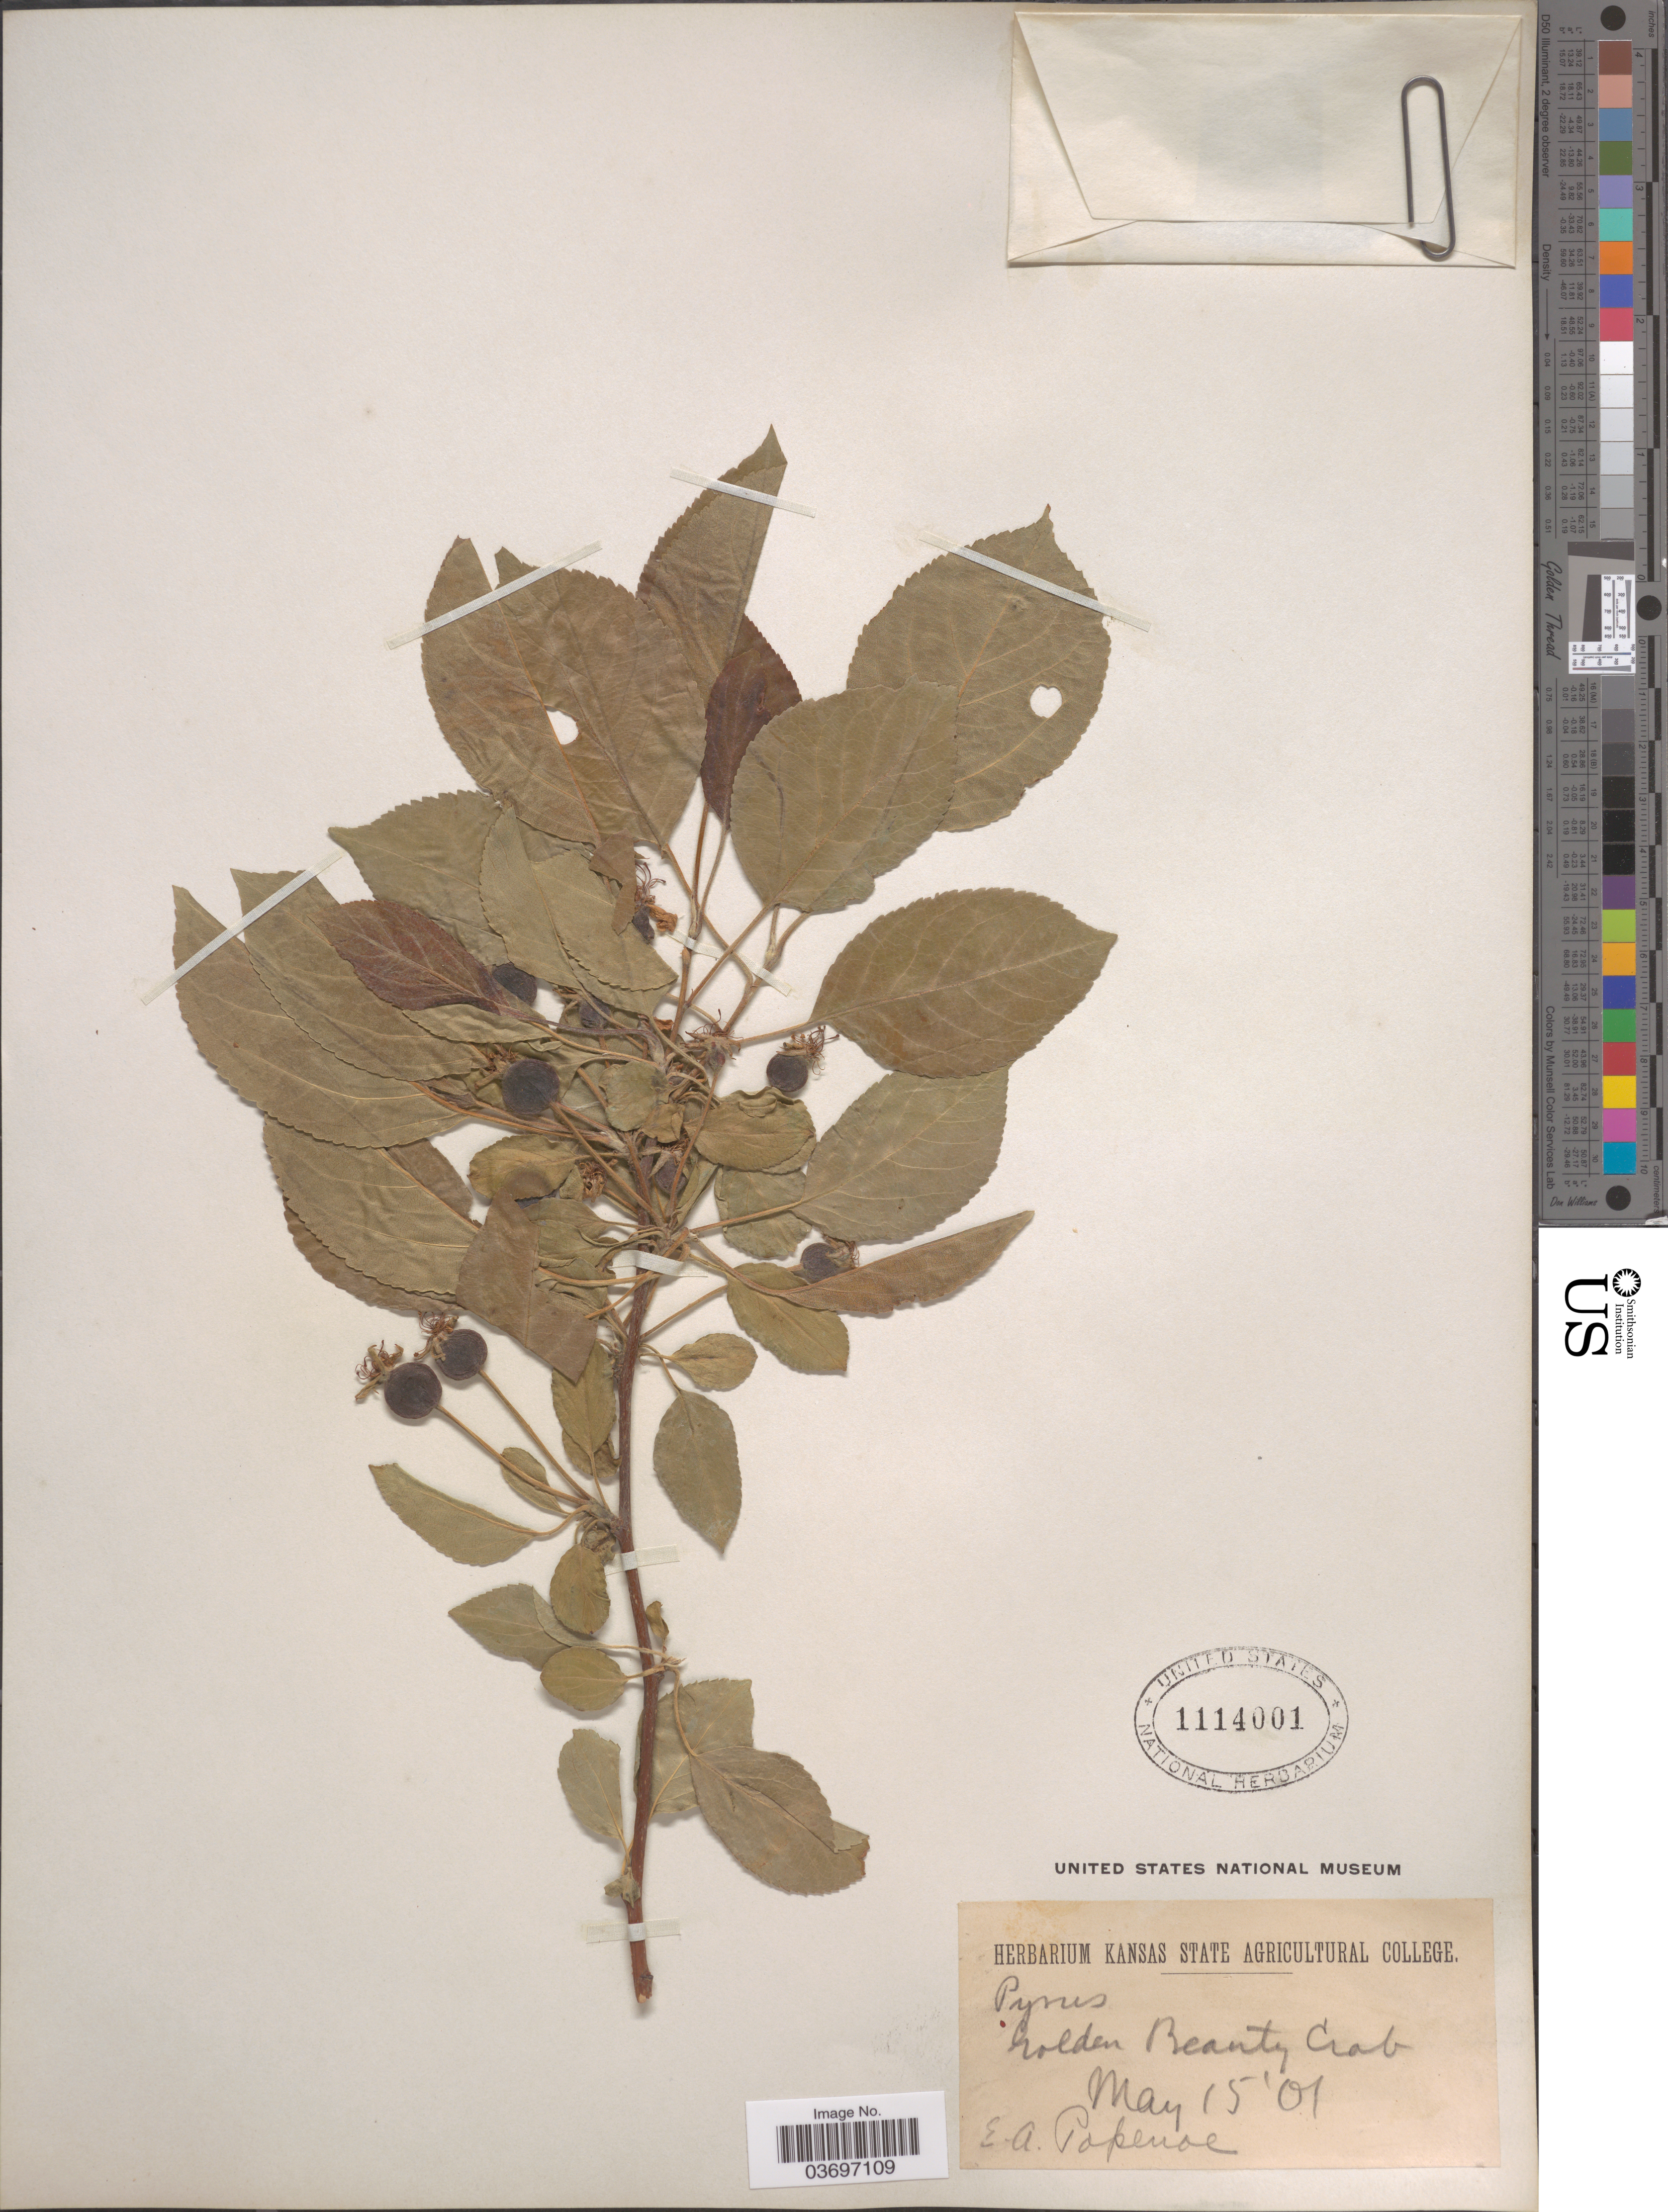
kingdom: Plantae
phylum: Tracheophyta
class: Magnoliopsida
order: Rosales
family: Rosaceae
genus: Malus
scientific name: Malus sp.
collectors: E. A. Popenoe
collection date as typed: Transcribed d/m/y: 15/5/1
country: United States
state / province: Kansas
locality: Golden Beauty Crab [unsure placement]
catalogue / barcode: US 1114001